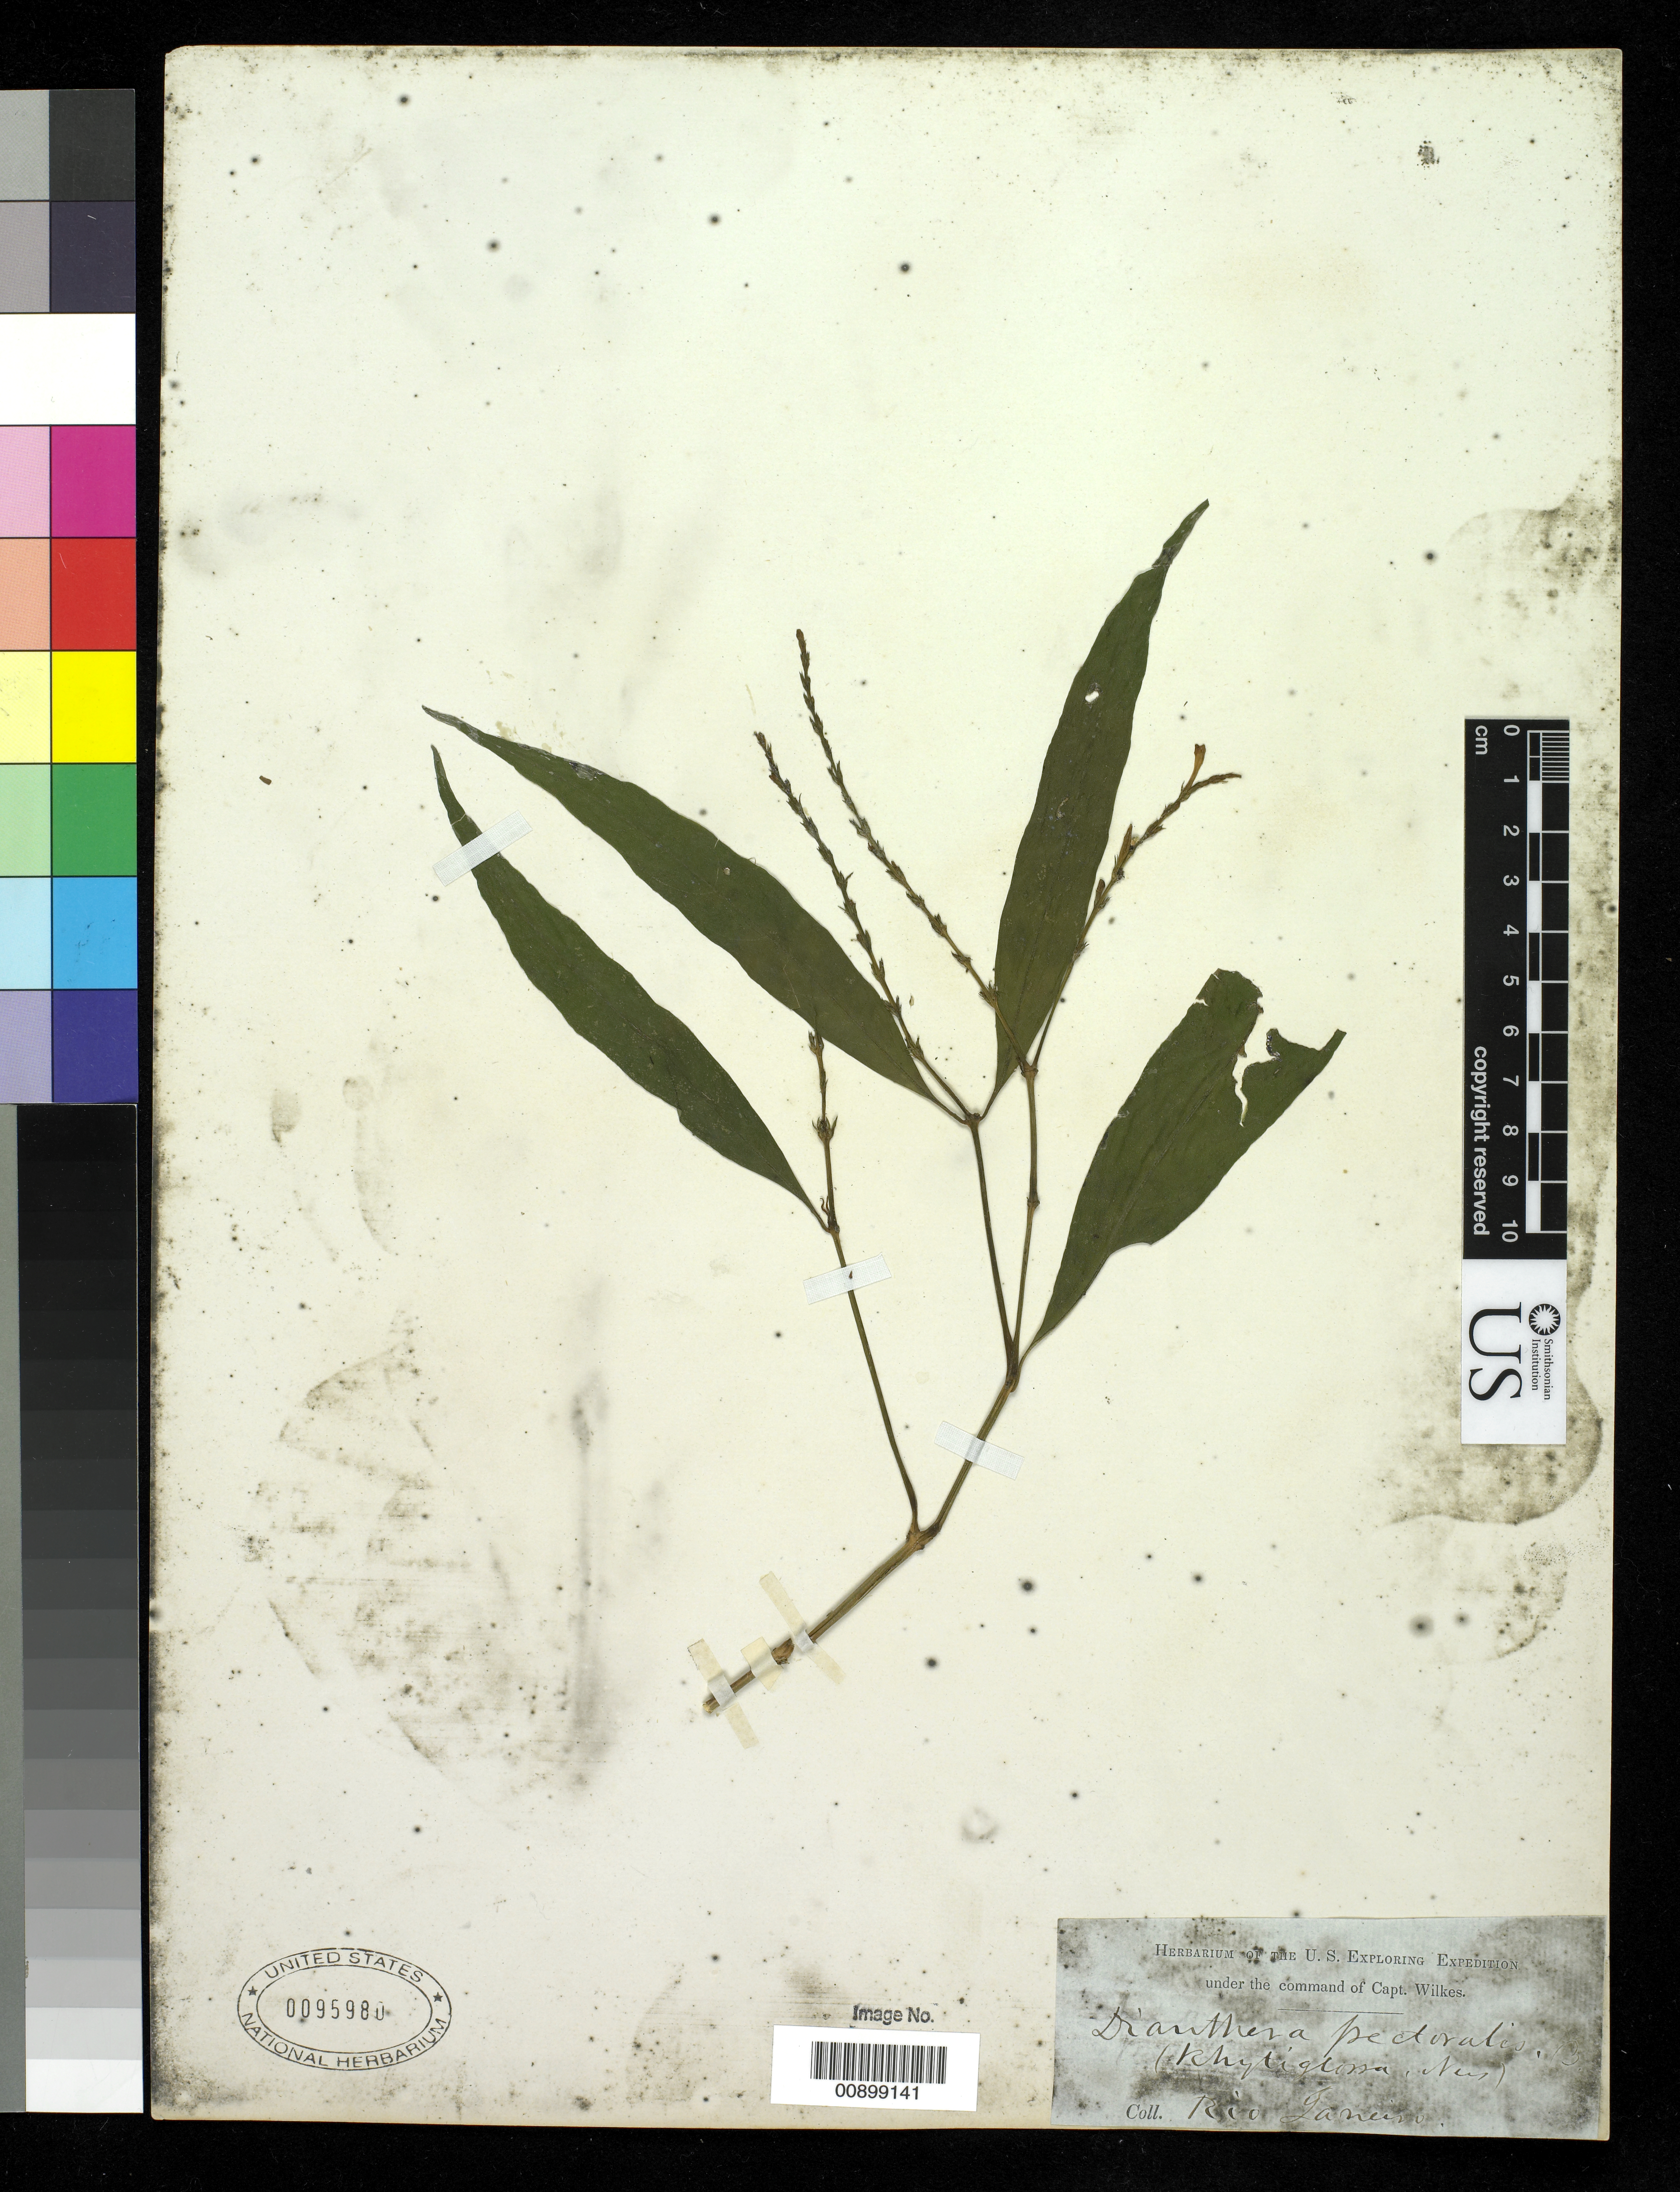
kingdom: Plantae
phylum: Tracheophyta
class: Magnoliopsida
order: Lamiales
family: Acanthaceae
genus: Justicia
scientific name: Justicia pectoralis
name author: Jacq.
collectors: Wilkes Explor. Exped.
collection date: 1838/1842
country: Brazil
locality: Rio de Janeiro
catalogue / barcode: US 95980